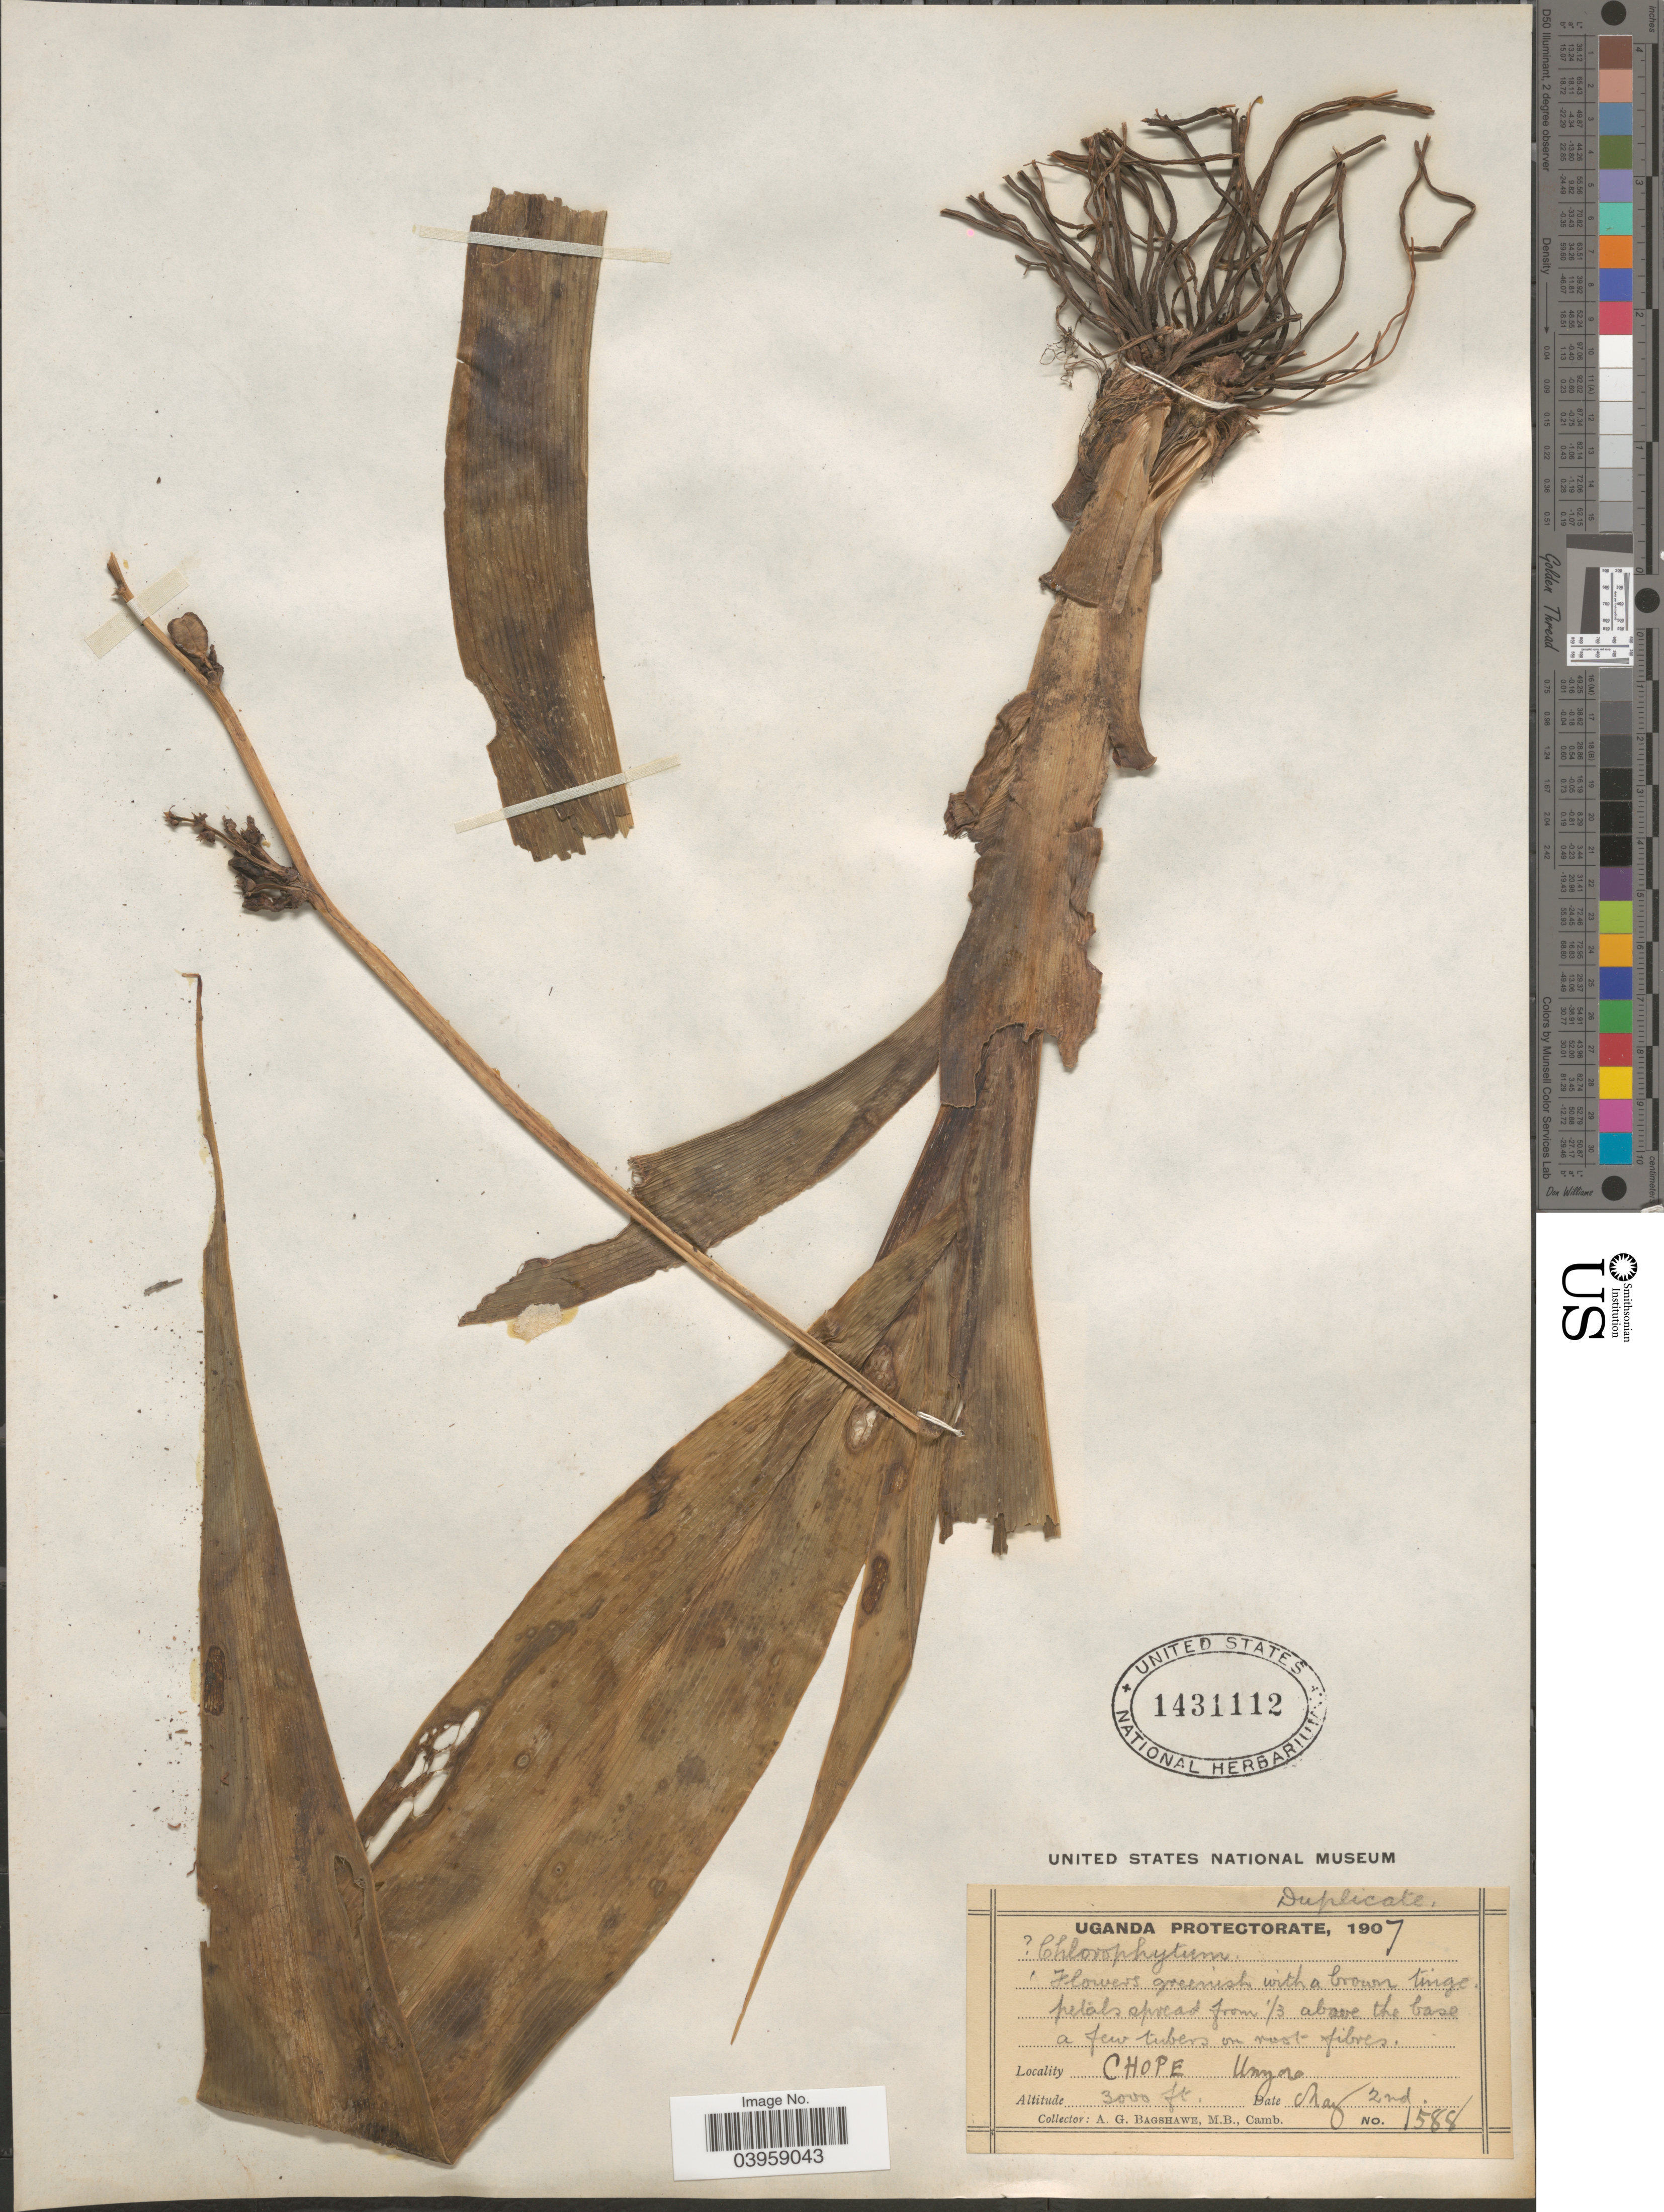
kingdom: Plantae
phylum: Tracheophyta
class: Liliopsida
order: Asparagales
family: Asparagaceae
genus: Chlorophytum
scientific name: Chlorophytum sp.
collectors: A. Bagshawe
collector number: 1588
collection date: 1907-05-02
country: Uganda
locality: Uganda Protectorate. Chope Unyoro.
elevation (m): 914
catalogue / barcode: US 1431112